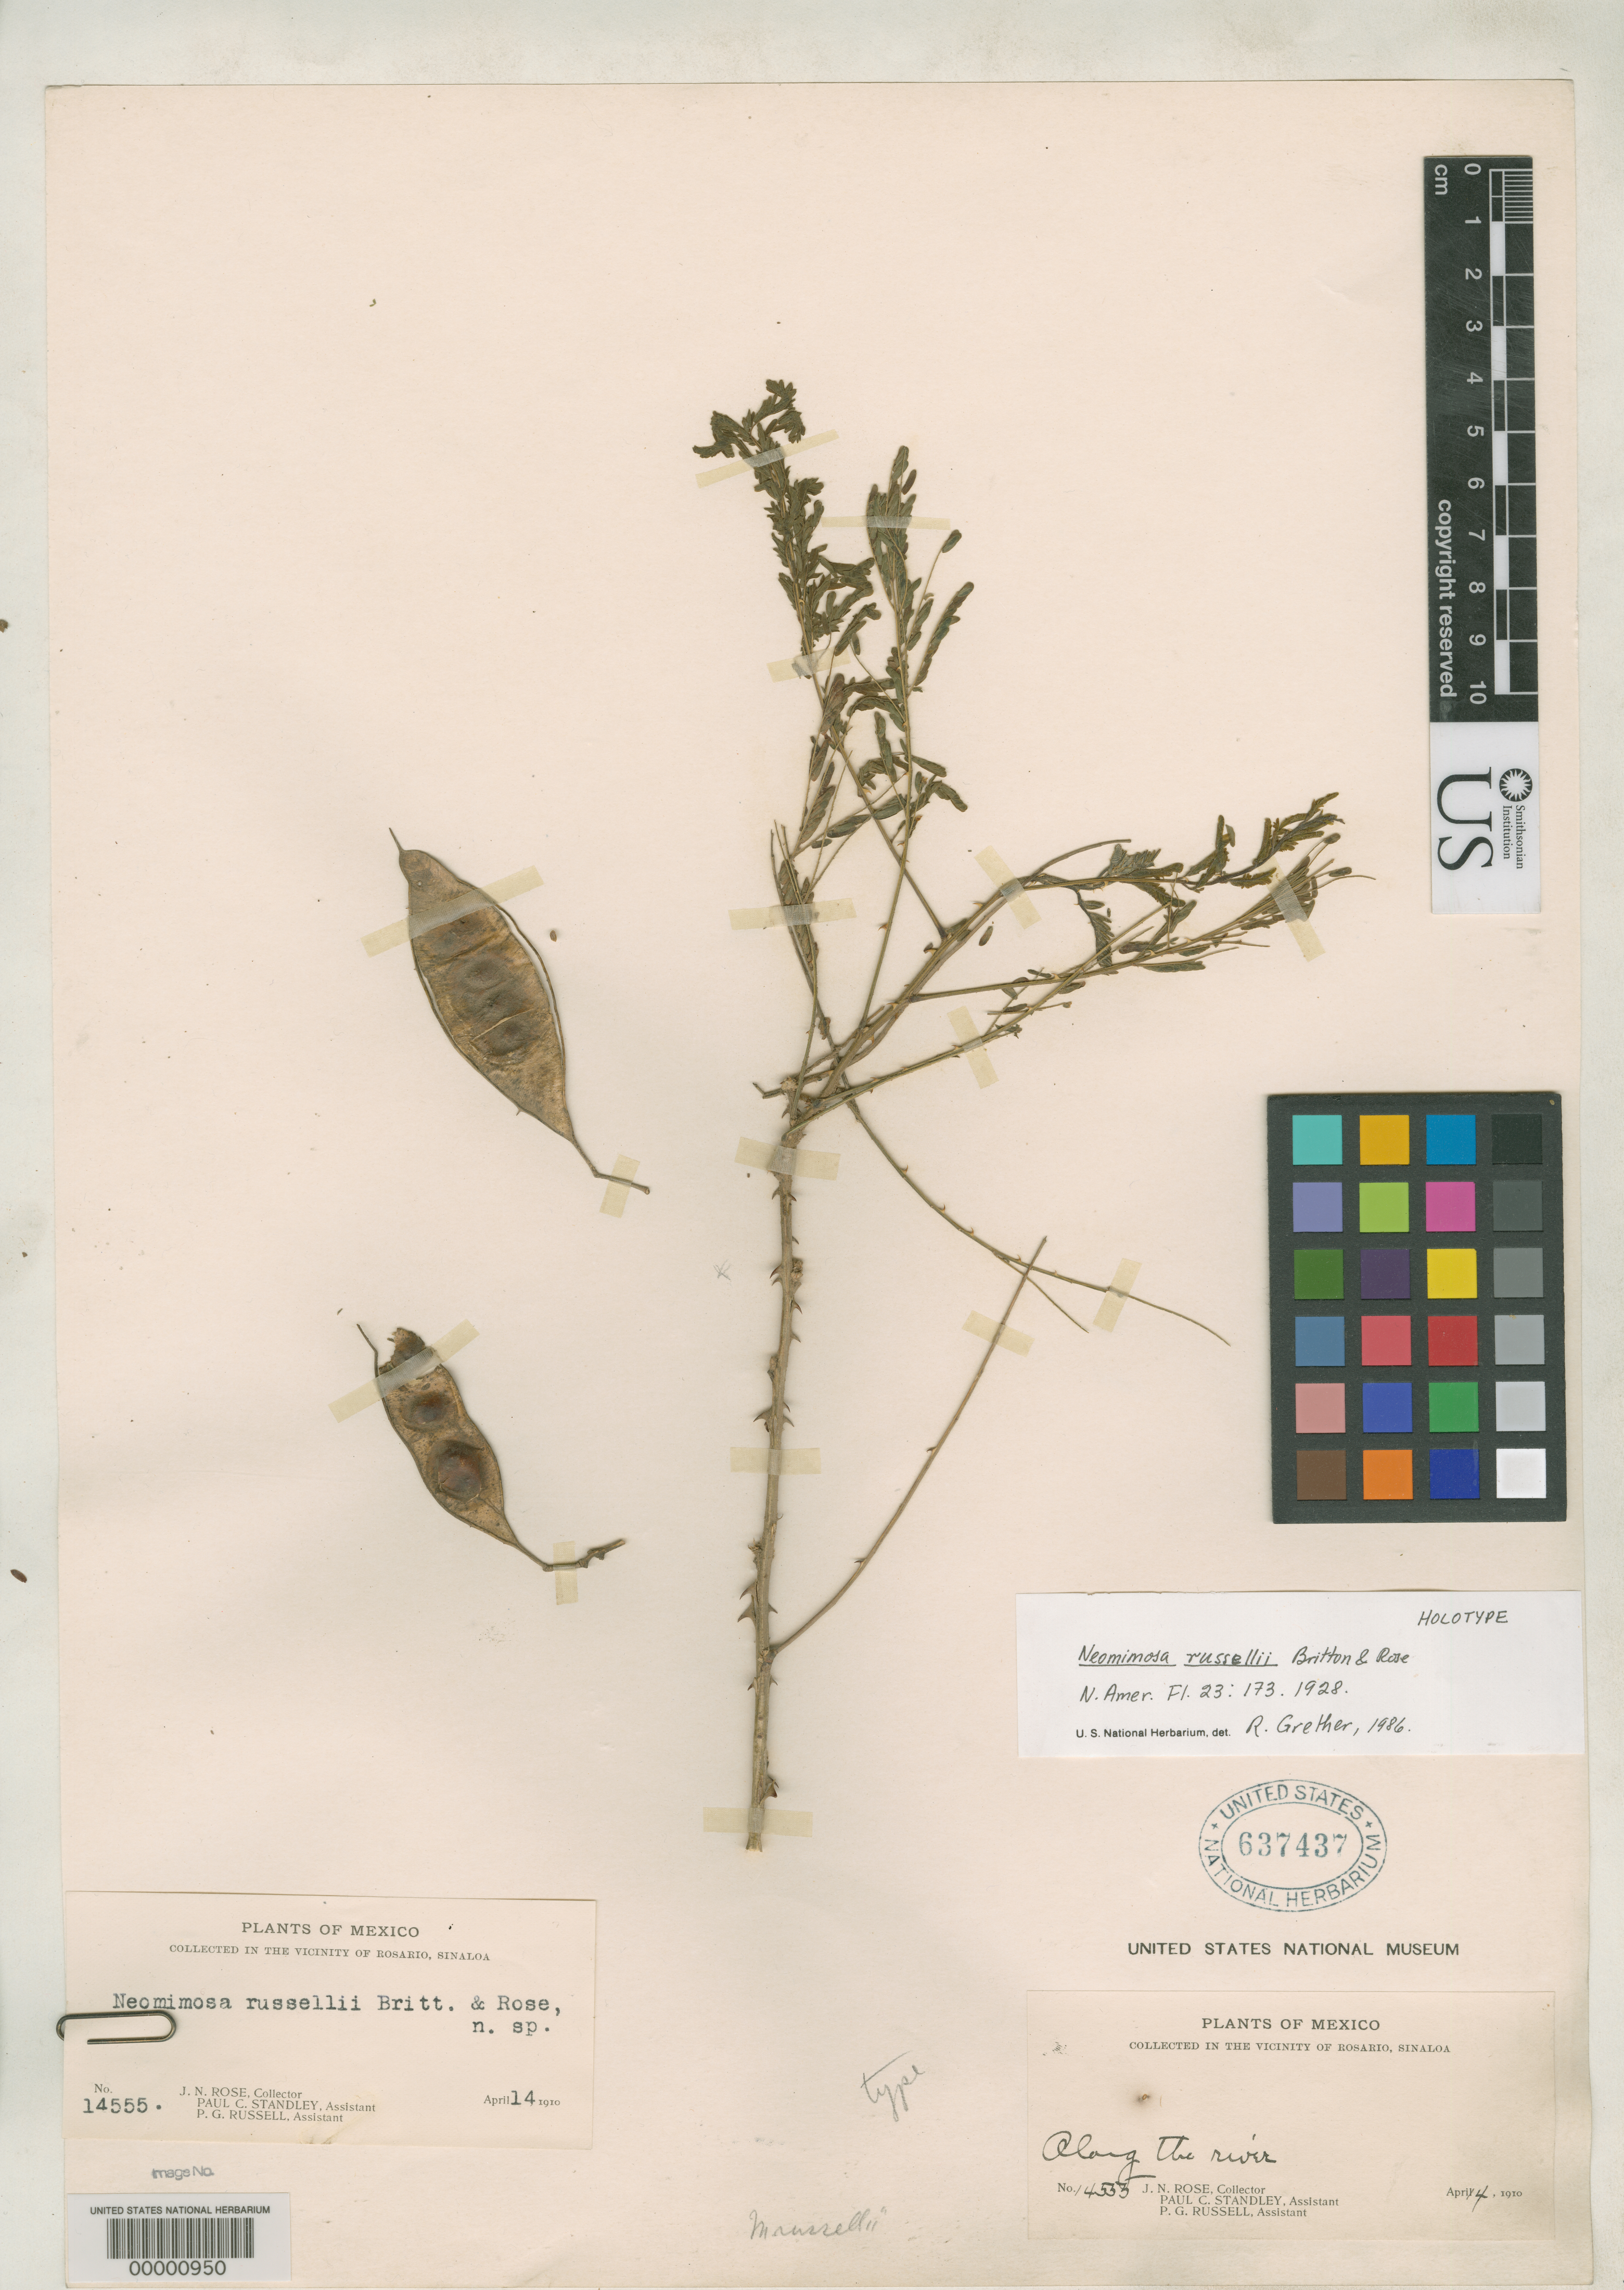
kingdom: Plantae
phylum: Tracheophyta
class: Magnoliopsida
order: Fabales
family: Fabaceae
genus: Neomimosa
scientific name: Neomimosa russellii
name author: Britton & Rose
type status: Holotype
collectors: J. N. Rose, P. C. Standley & P. G. Russell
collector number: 14555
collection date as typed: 14 Apr 1910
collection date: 1910-04-14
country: Mexico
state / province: Sinaloa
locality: Vicinity of Rosario.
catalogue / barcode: US 637437